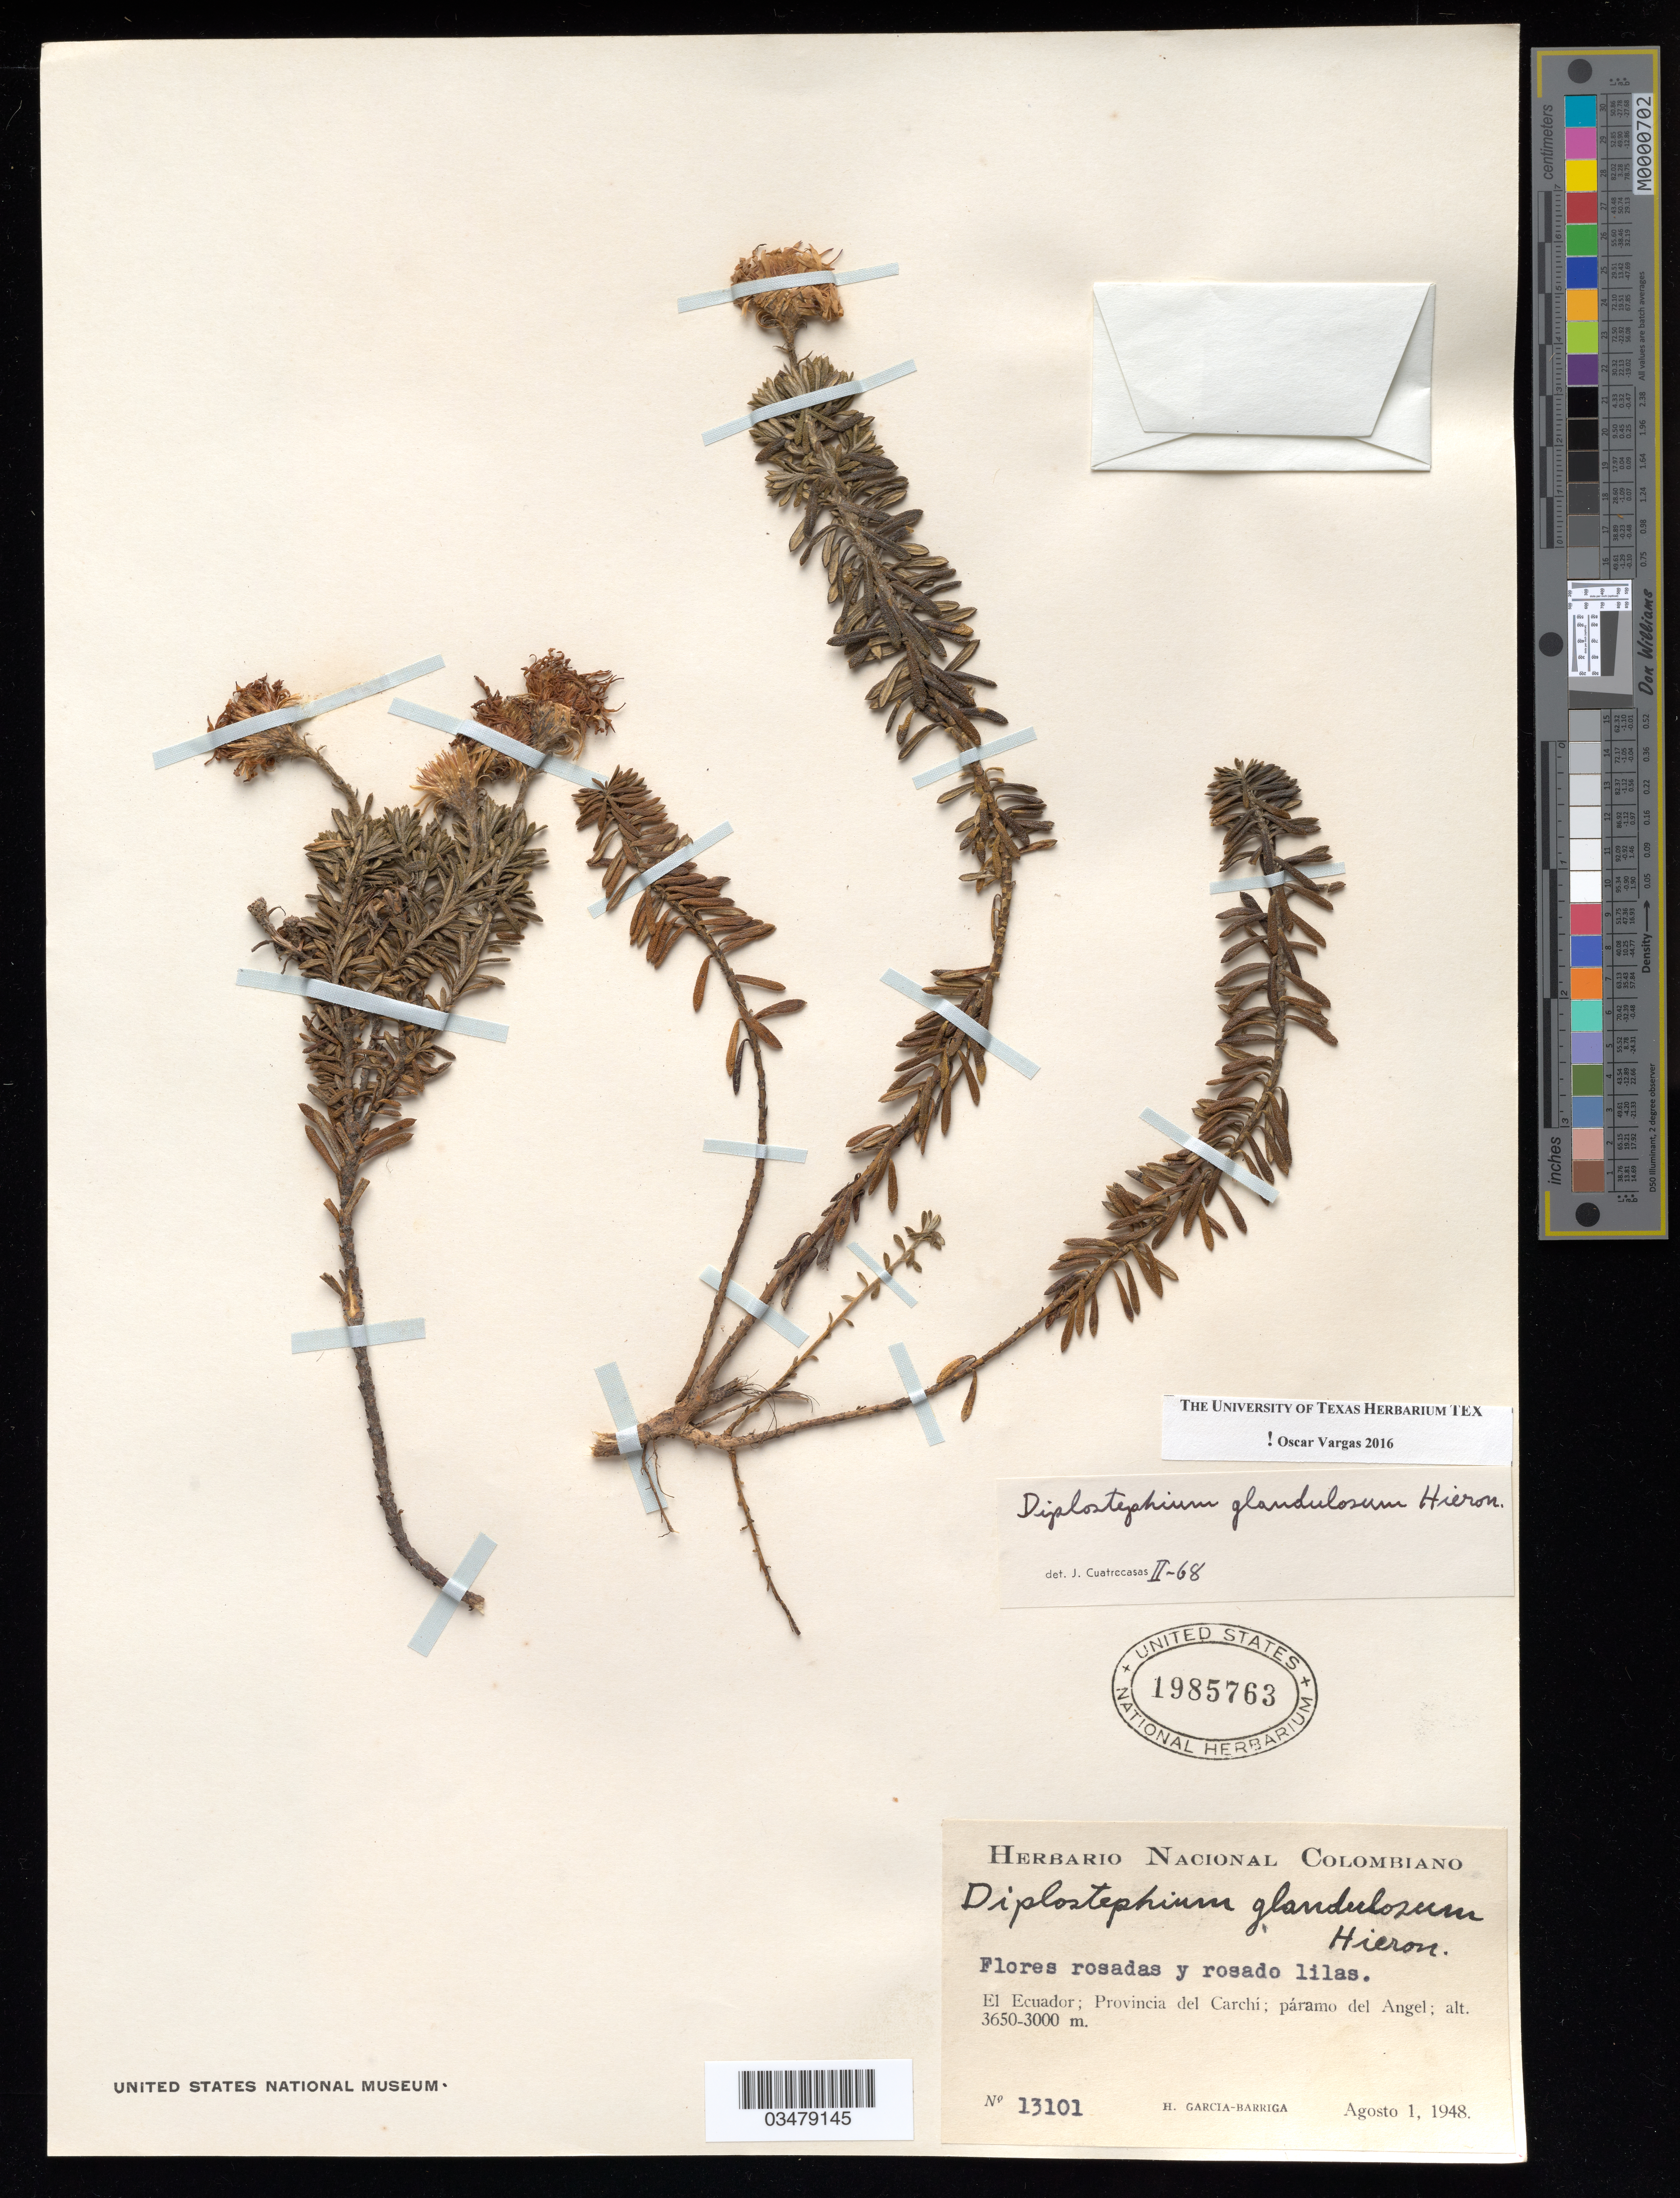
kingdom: Plantae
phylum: Tracheophyta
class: Magnoliopsida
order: Asterales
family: Asteraceae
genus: Diplostephium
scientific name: Diplostephium glandulosum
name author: Hieron.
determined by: Vargas, Oscar M.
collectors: H. García Barriga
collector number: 13101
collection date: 1948-08-01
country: Ecuador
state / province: Carchi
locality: Páramo del Ángel.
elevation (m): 3000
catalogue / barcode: US 1985763